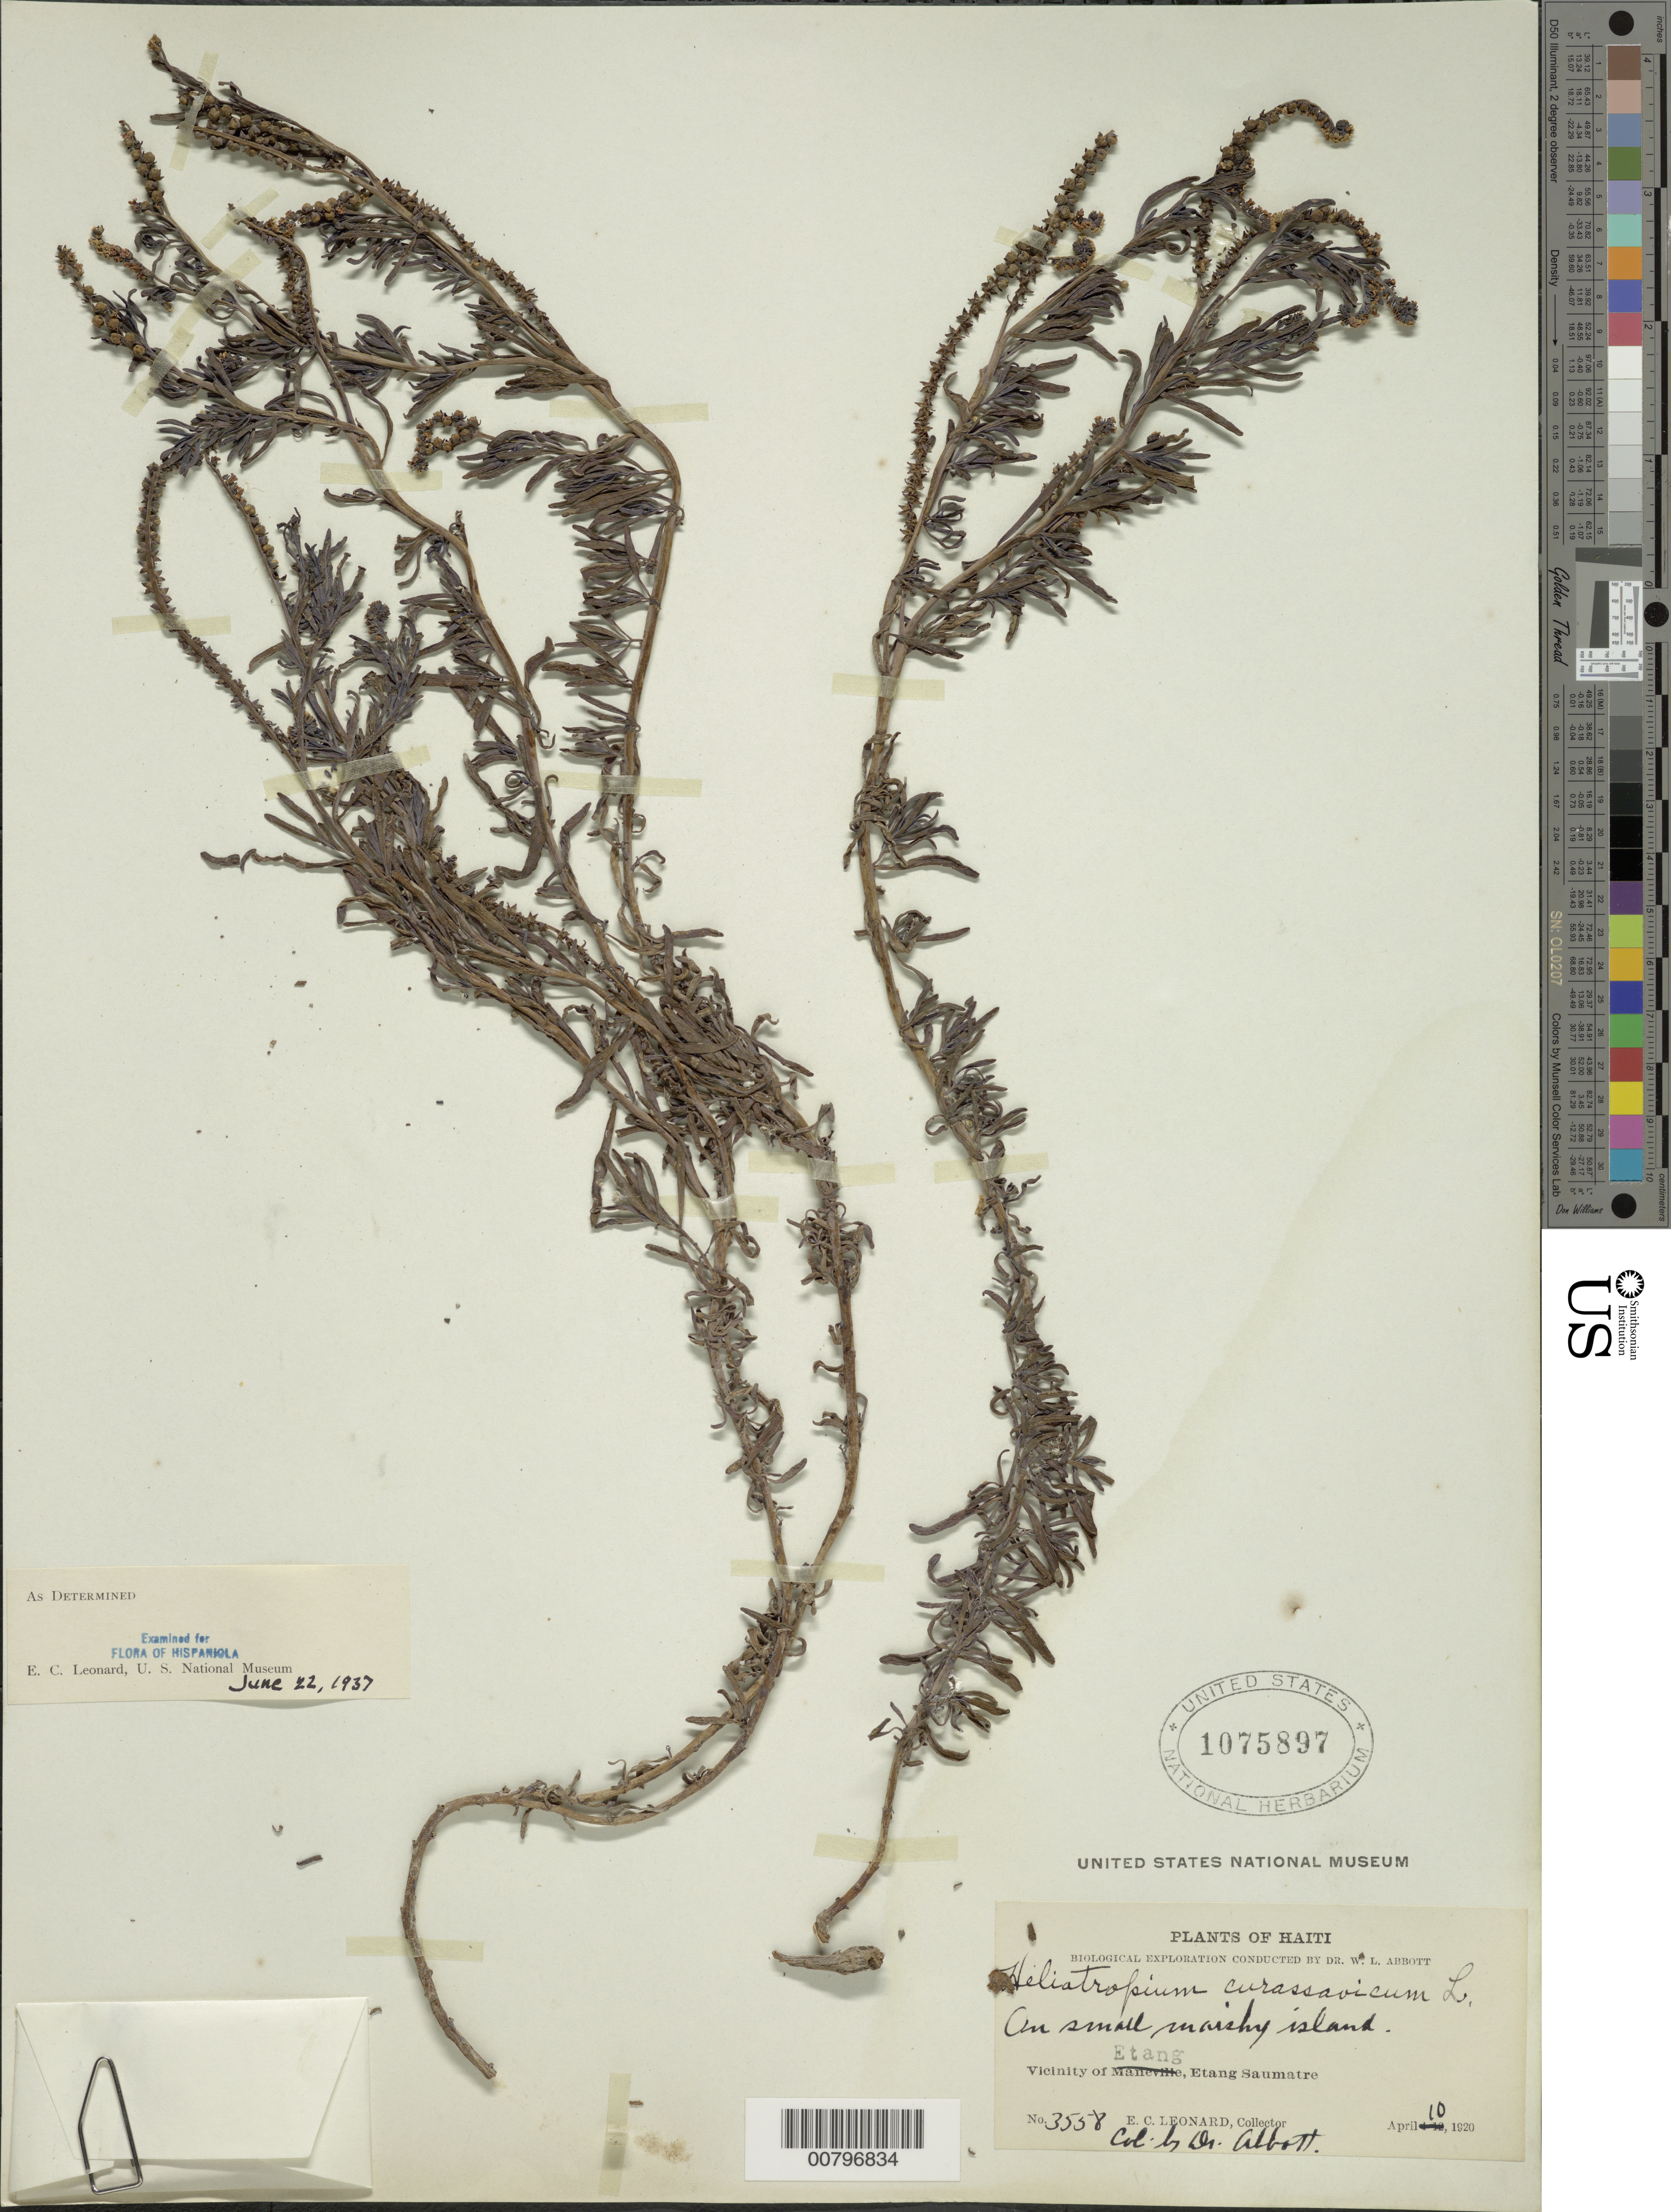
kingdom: Plantae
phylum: Tracheophyta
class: Magnoliopsida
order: Boraginales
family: Heliotropiaceae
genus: Heliotropium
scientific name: Heliotropium curassavicum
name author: L.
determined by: Leonard, Emery C., (US)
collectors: E. C. Leonard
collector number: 3558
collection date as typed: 10 Apr 1920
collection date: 1920-04-10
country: Haiti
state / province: Ouest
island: Hispaniola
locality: Vicinity of Etang, Etang Saumatre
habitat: On small, marshy island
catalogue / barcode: US 1075897